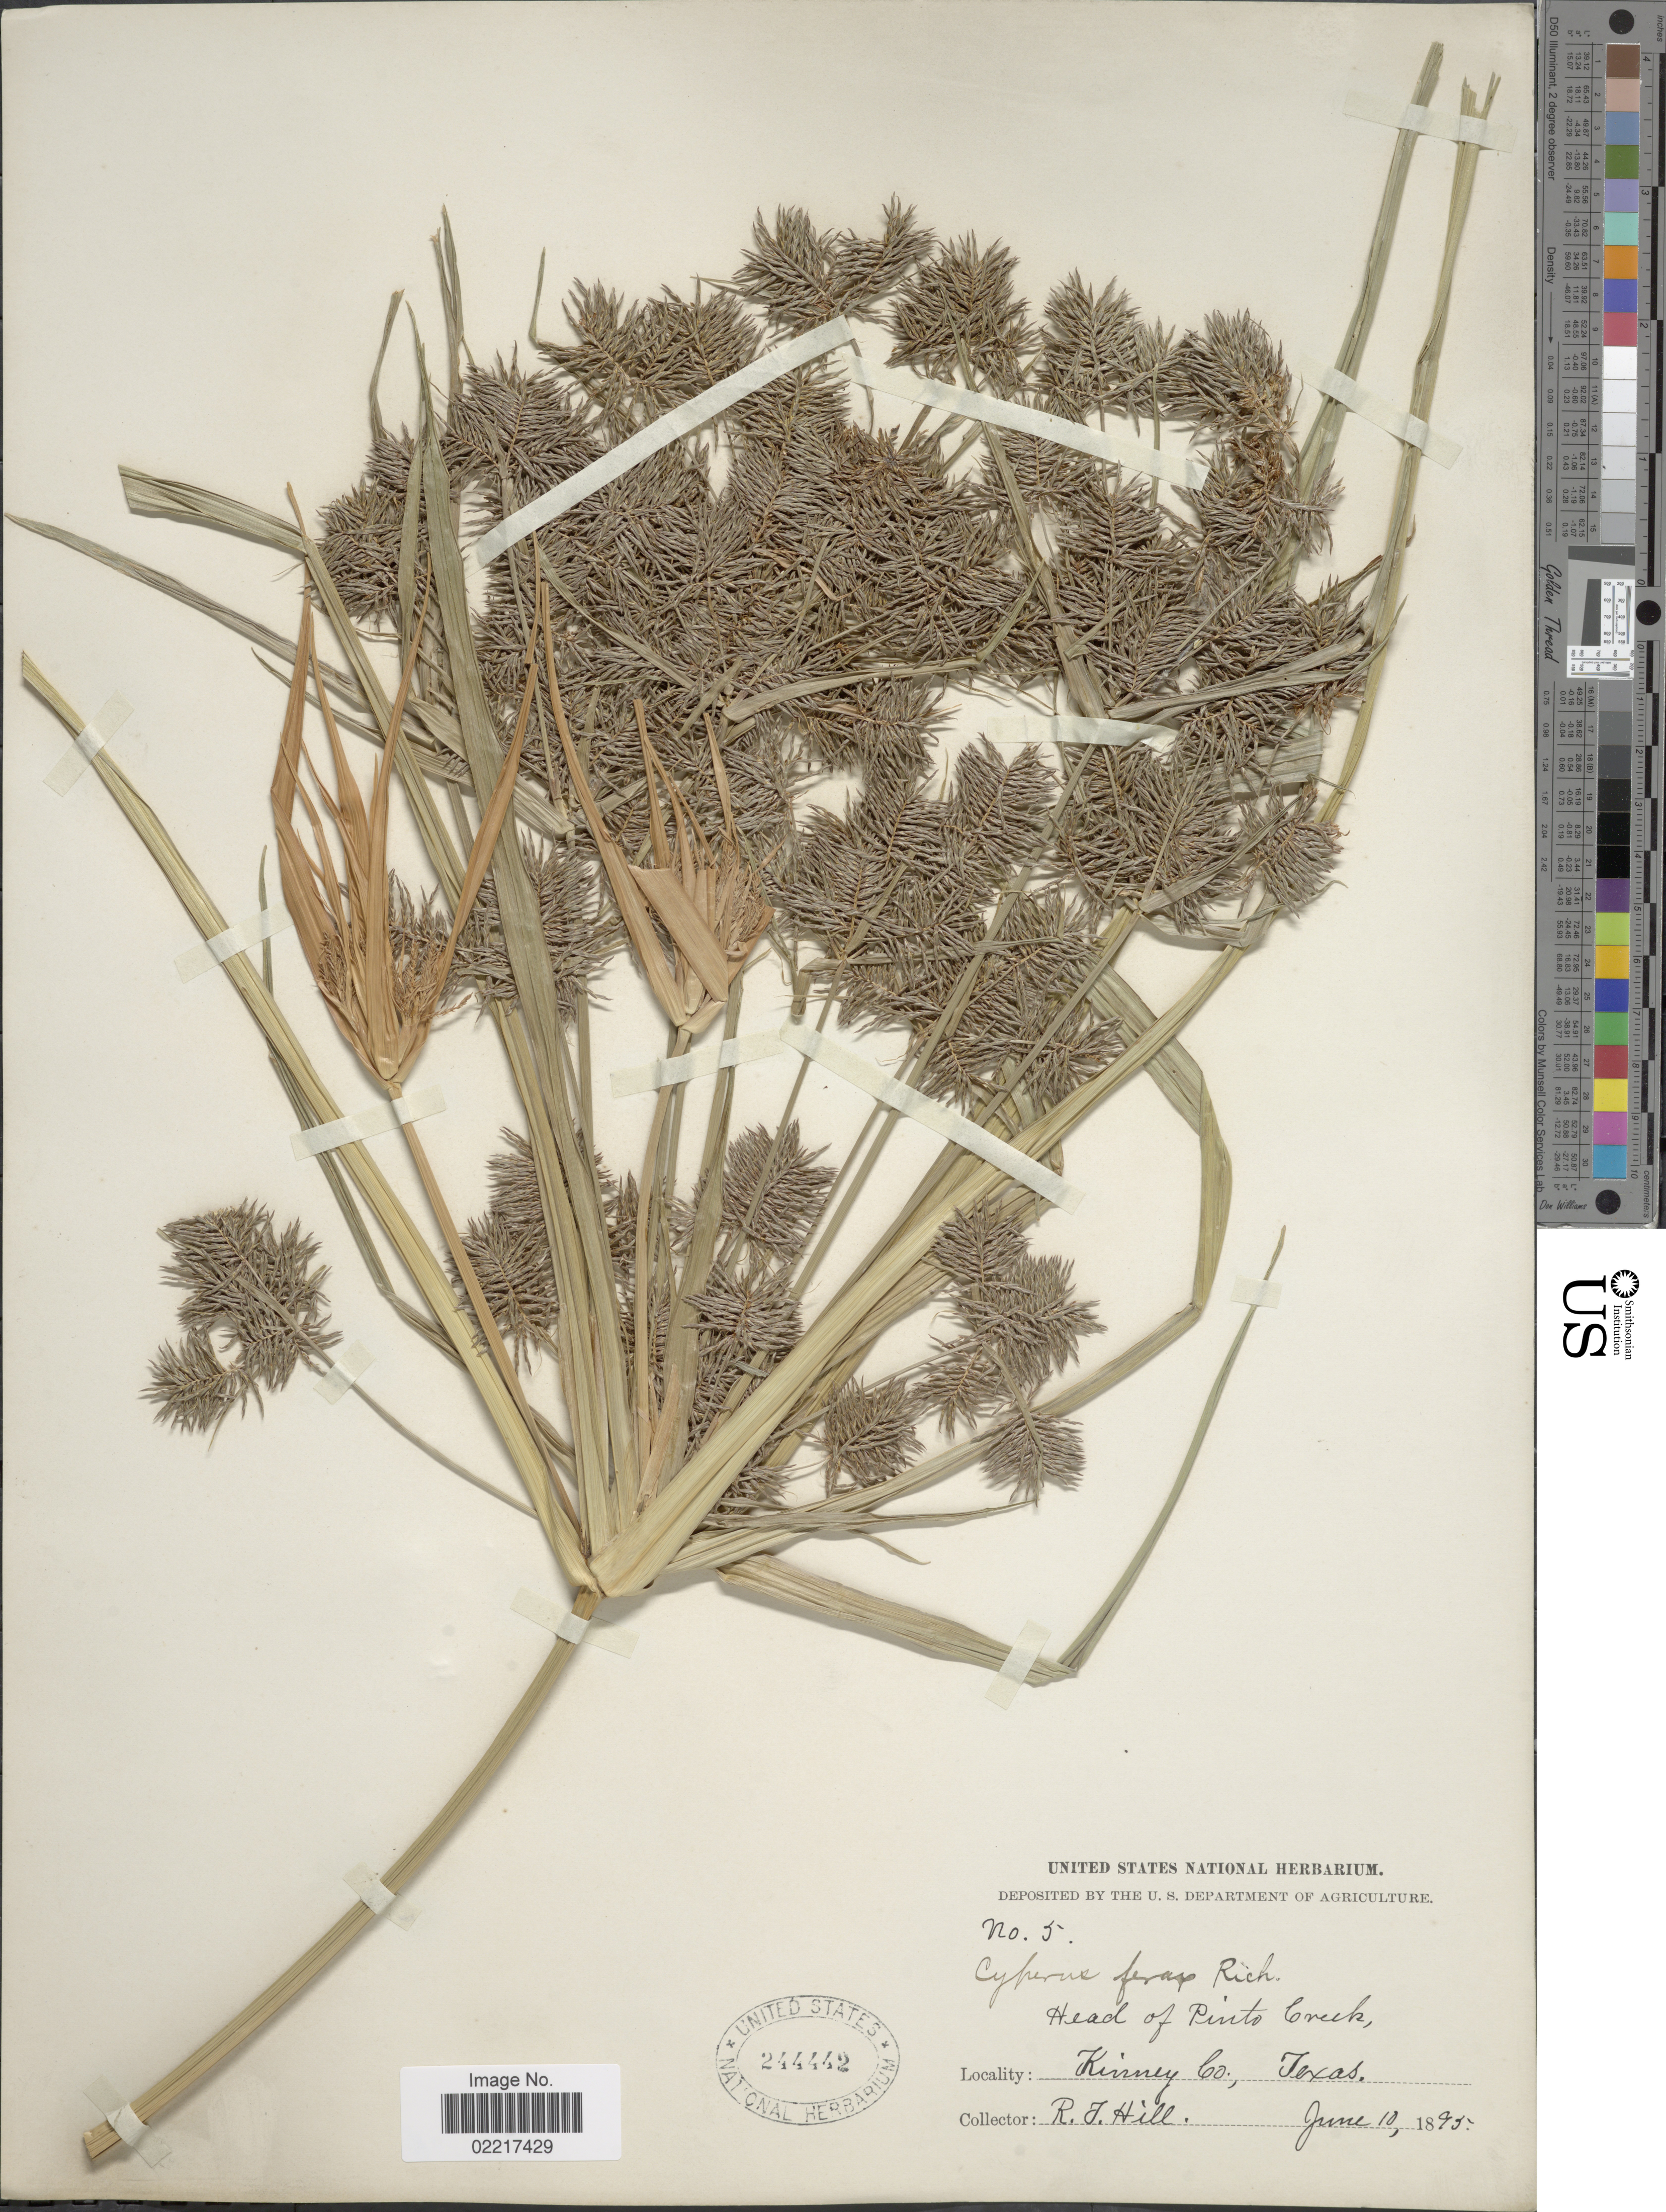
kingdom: Plantae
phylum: Tracheophyta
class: Liliopsida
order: Poales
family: Cyperaceae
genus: Cyperus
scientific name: Cyperus odoratus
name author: L.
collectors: R. J. Hill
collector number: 5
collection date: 1895-06-10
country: United States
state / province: Texas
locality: Head of Pinto Creek, Kinney Co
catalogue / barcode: US 244442